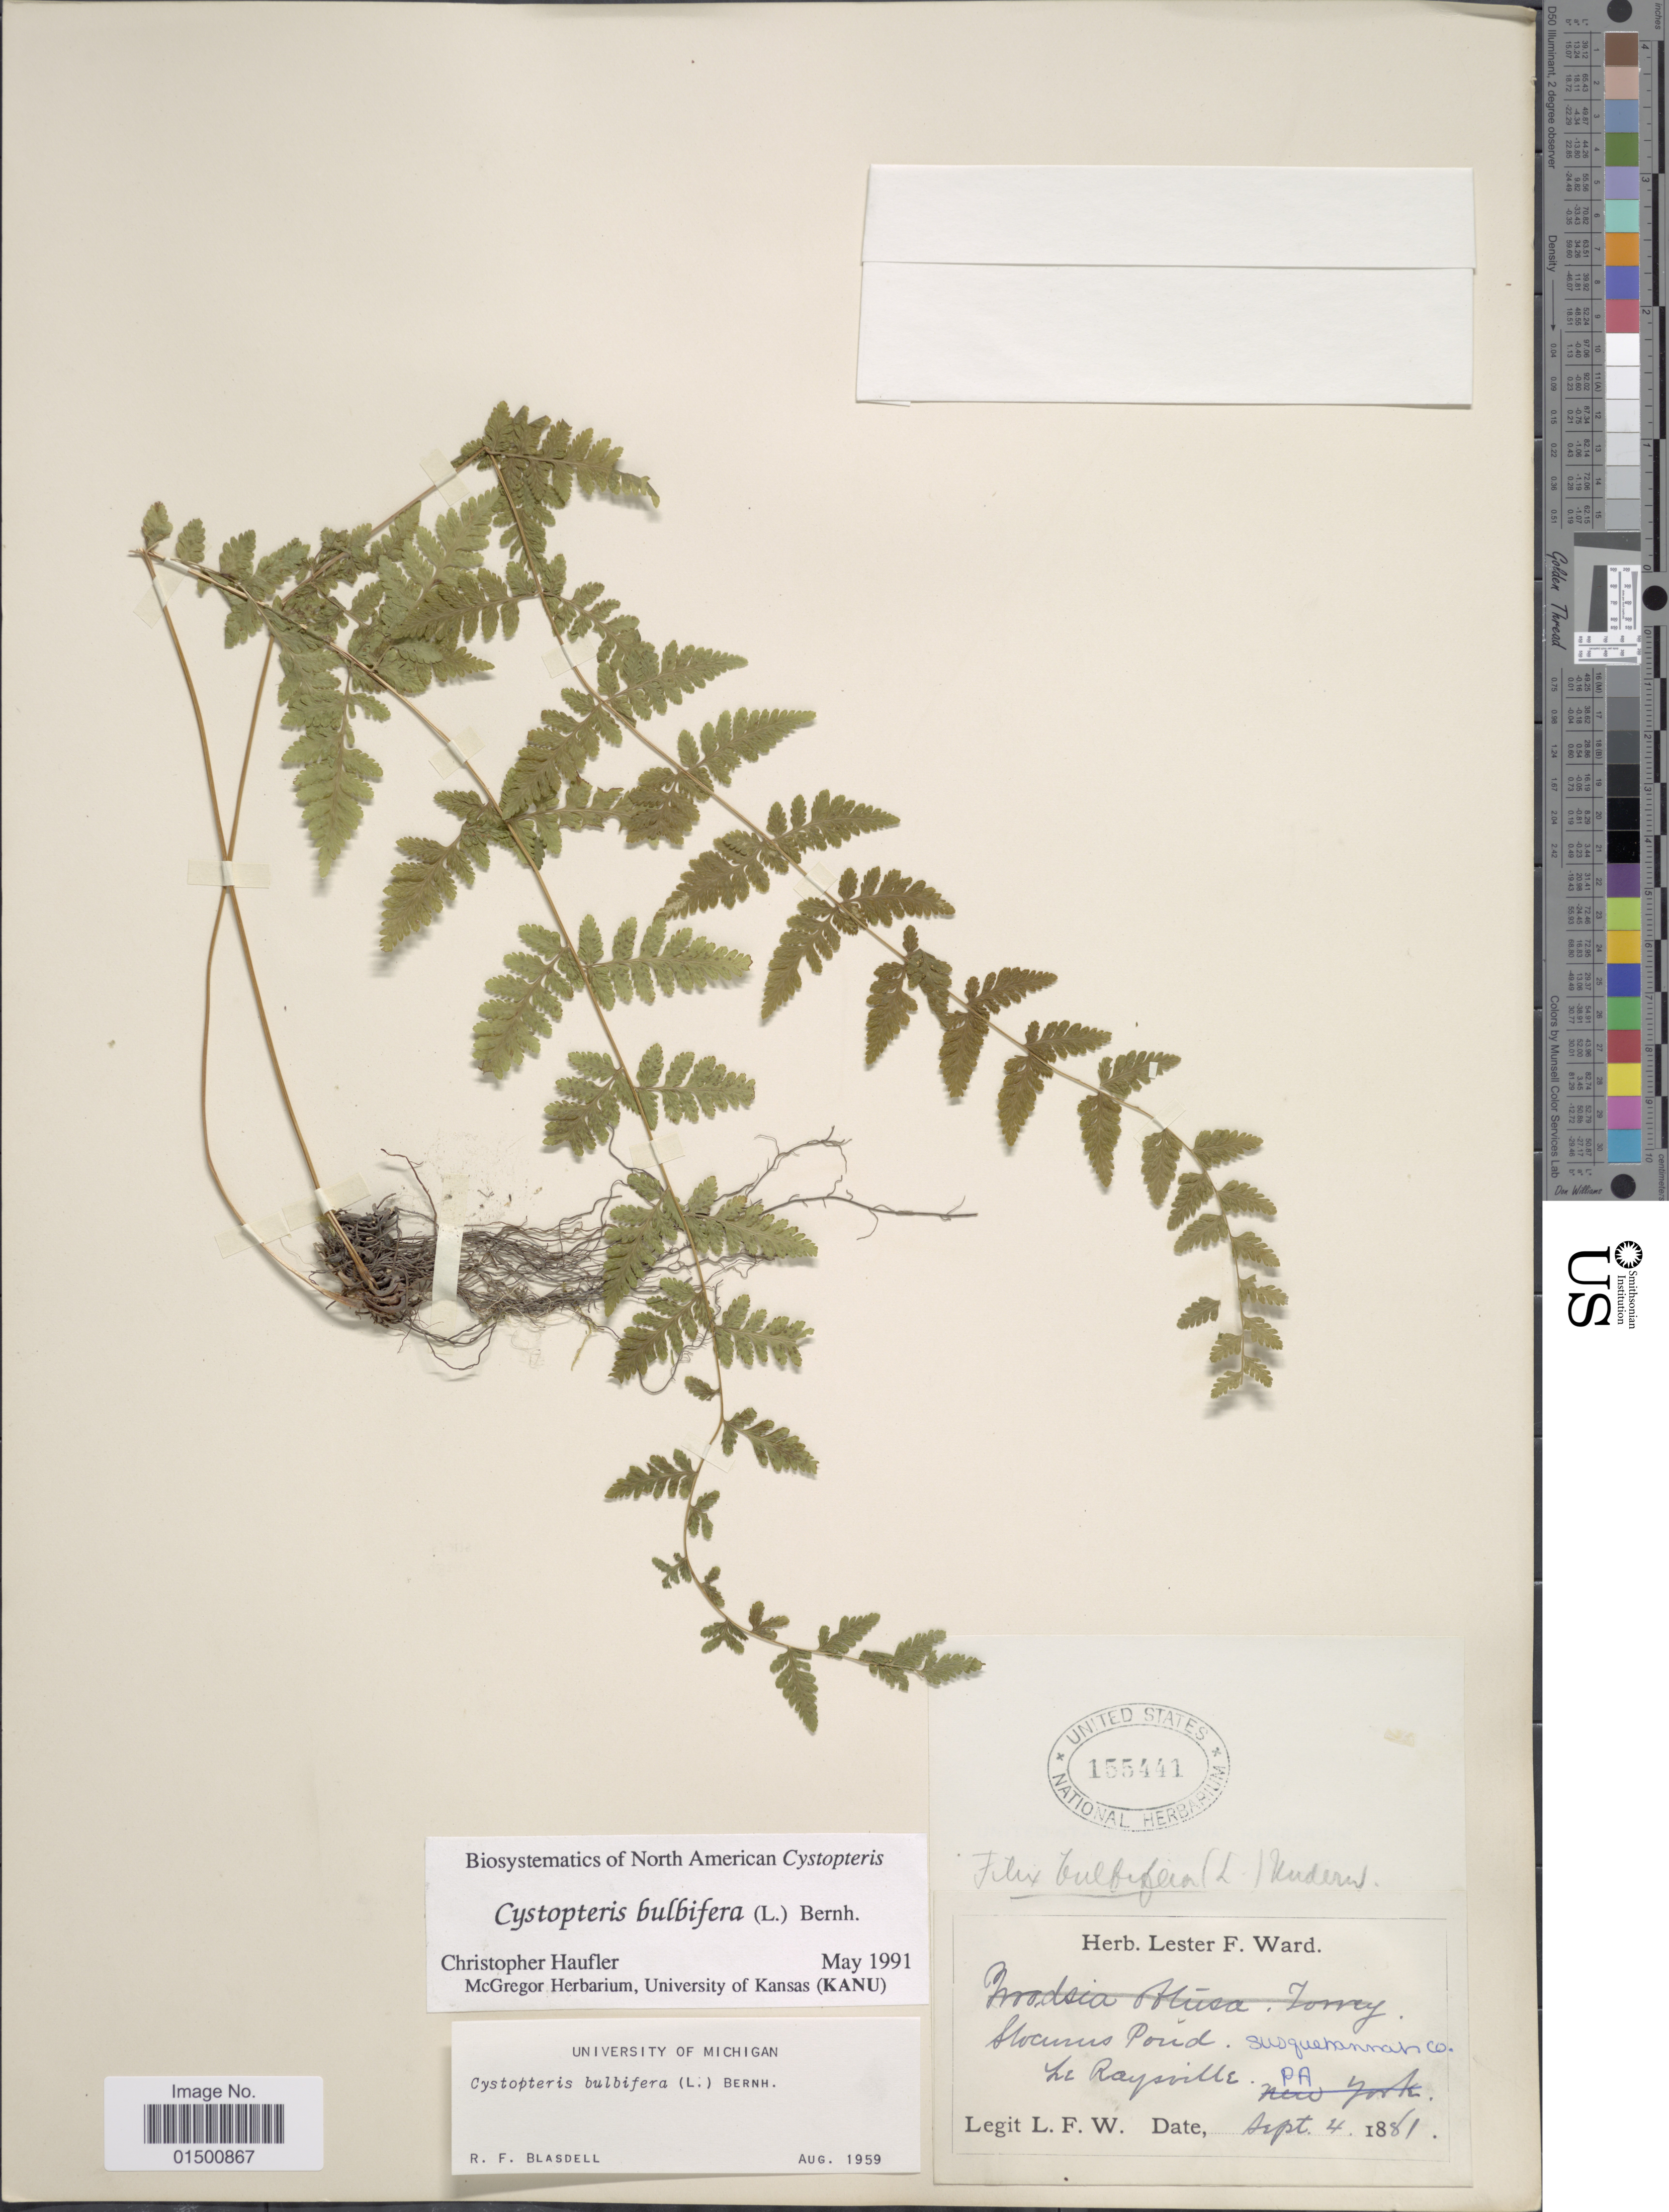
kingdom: Plantae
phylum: Tracheophyta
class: Polypodiopsida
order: Polypodiales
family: Cystopteridaceae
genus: Cystopteris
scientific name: Cystopteris bulbifera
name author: (L.) Bernh.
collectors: L. F. Ward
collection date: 1881-09-04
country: United States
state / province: Pennsylvania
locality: Susquehanna Co. Le Raysville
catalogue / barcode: US 155441